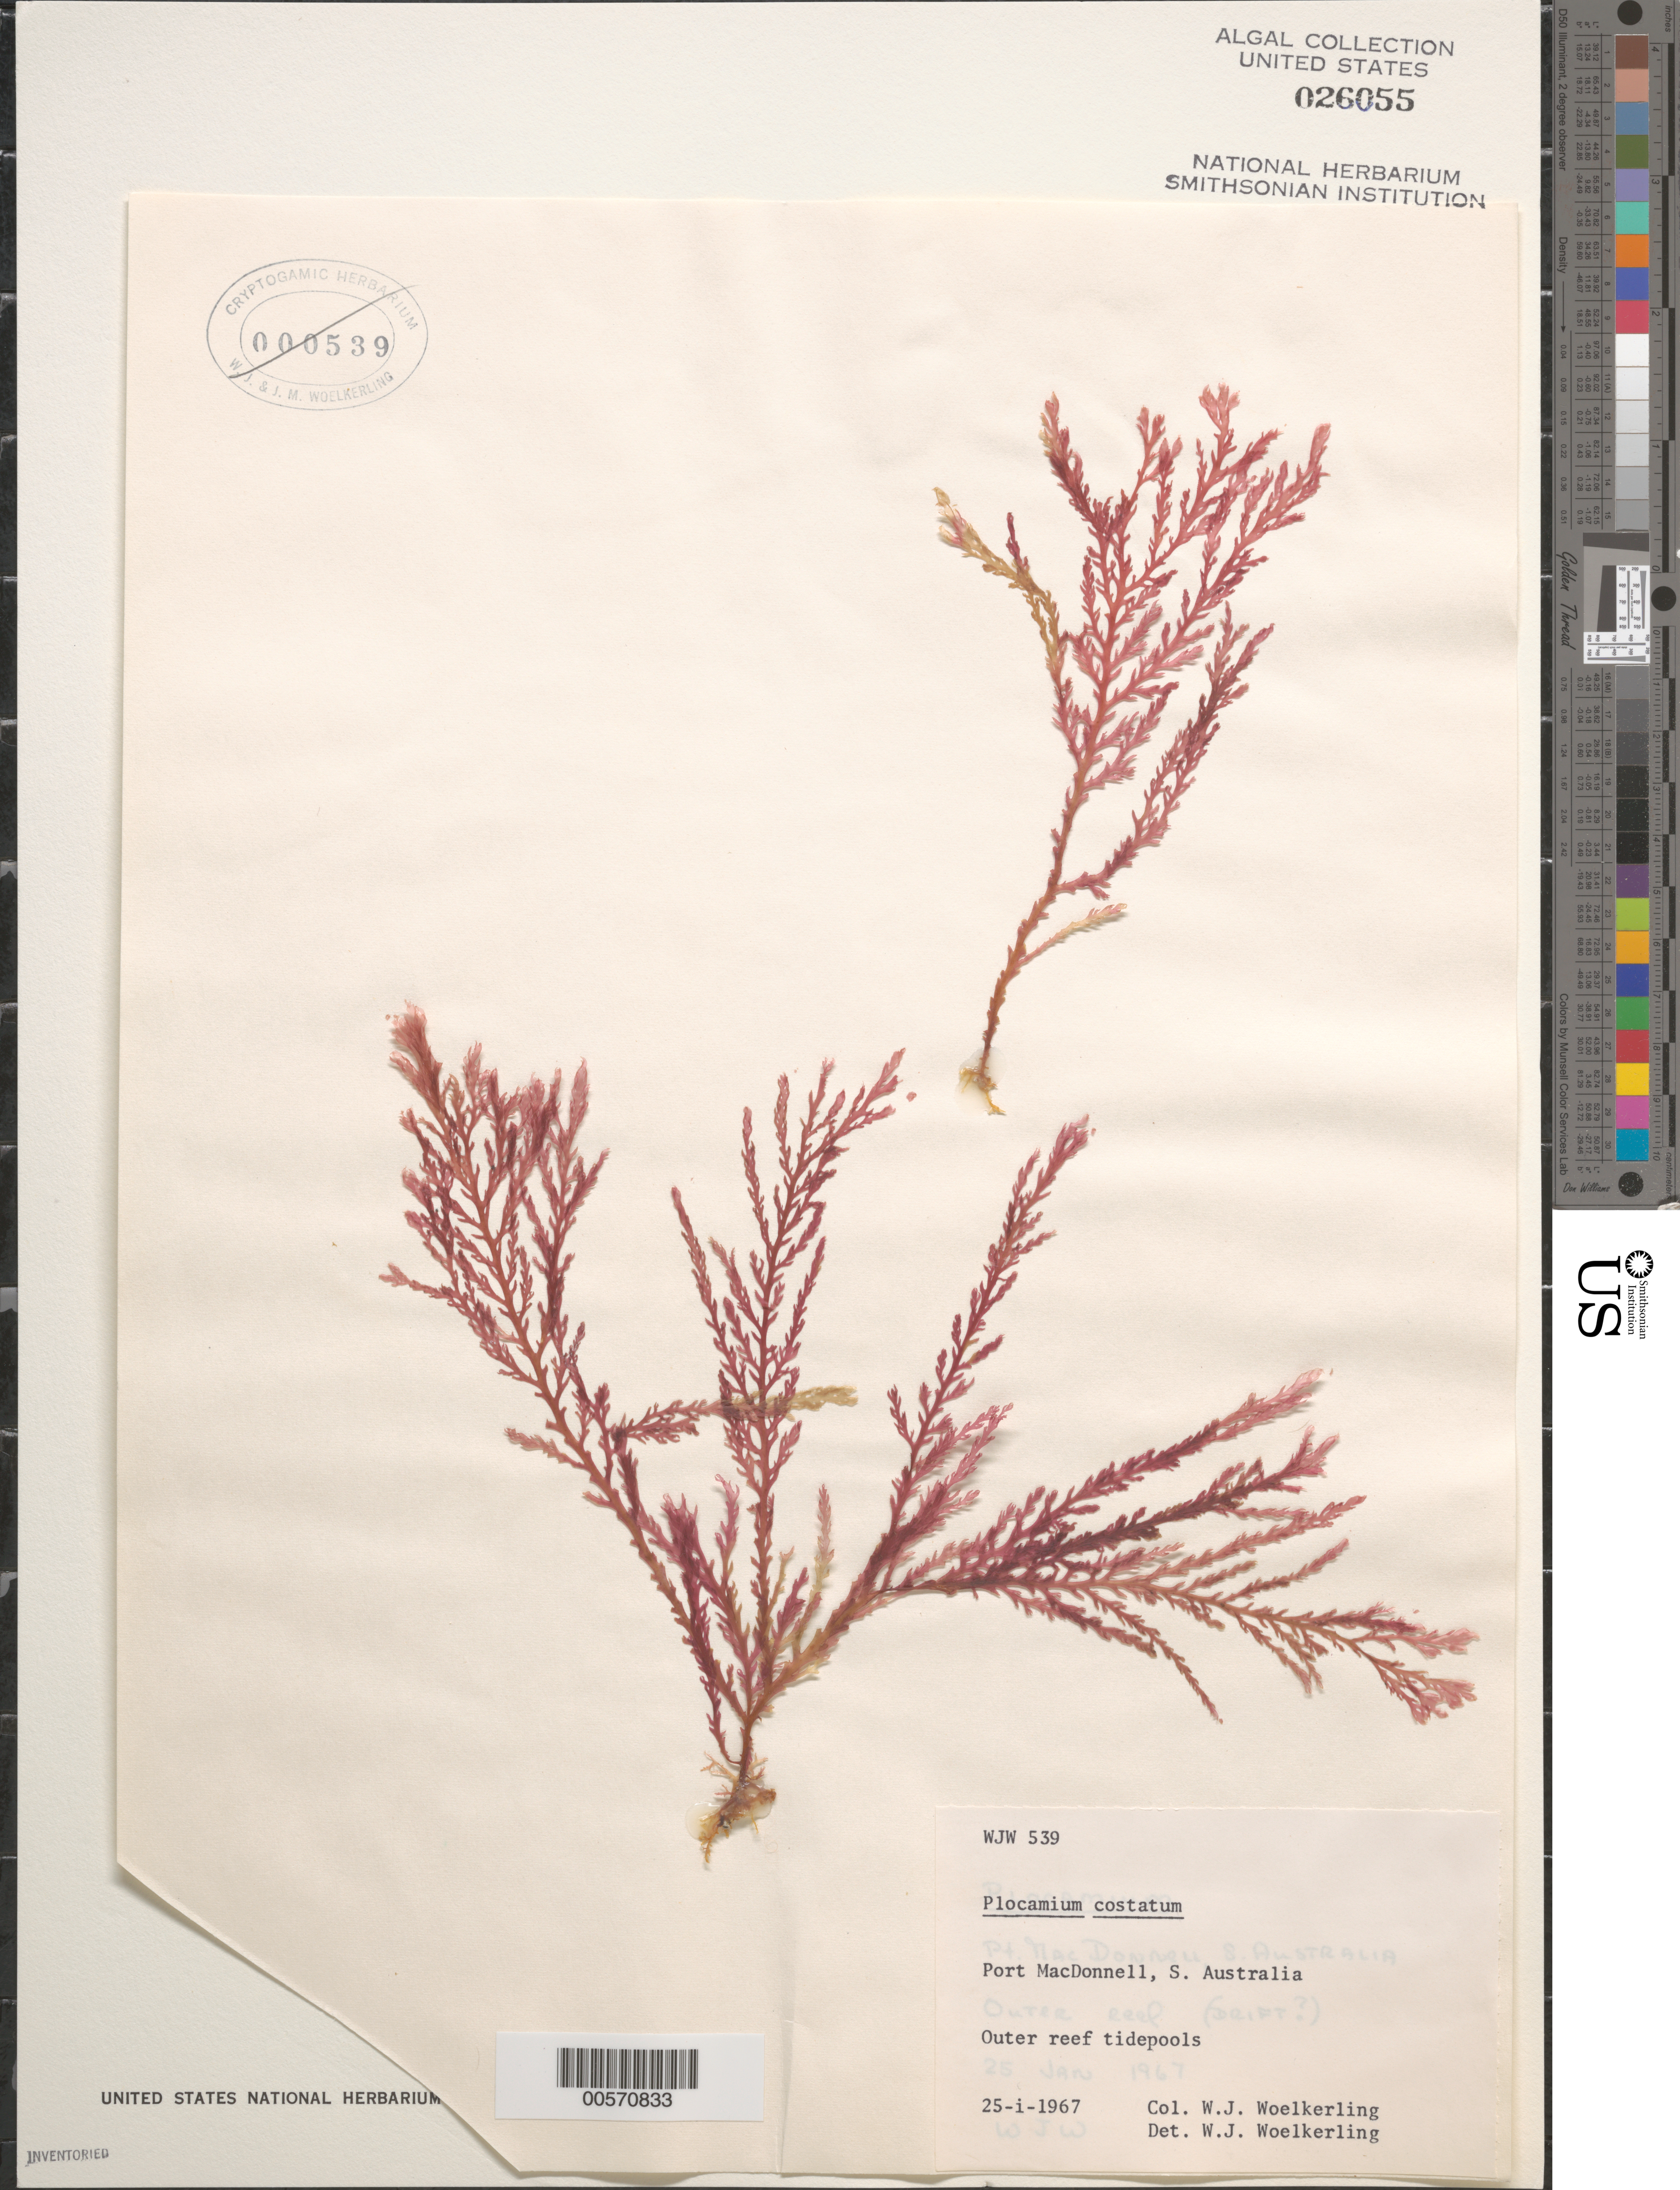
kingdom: Plantae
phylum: Rhodophyta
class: Florideophyceae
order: Plocamiales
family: Plocamiaceae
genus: Plocamium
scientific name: Plocamium cirrhosum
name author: (D. Turner) M.J. Wynne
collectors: W. Woelkerling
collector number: WJW 539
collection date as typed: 25 Jan 1967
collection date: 1967-01-25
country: Australia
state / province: South Australia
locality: Port macdonnell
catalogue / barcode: US 26055